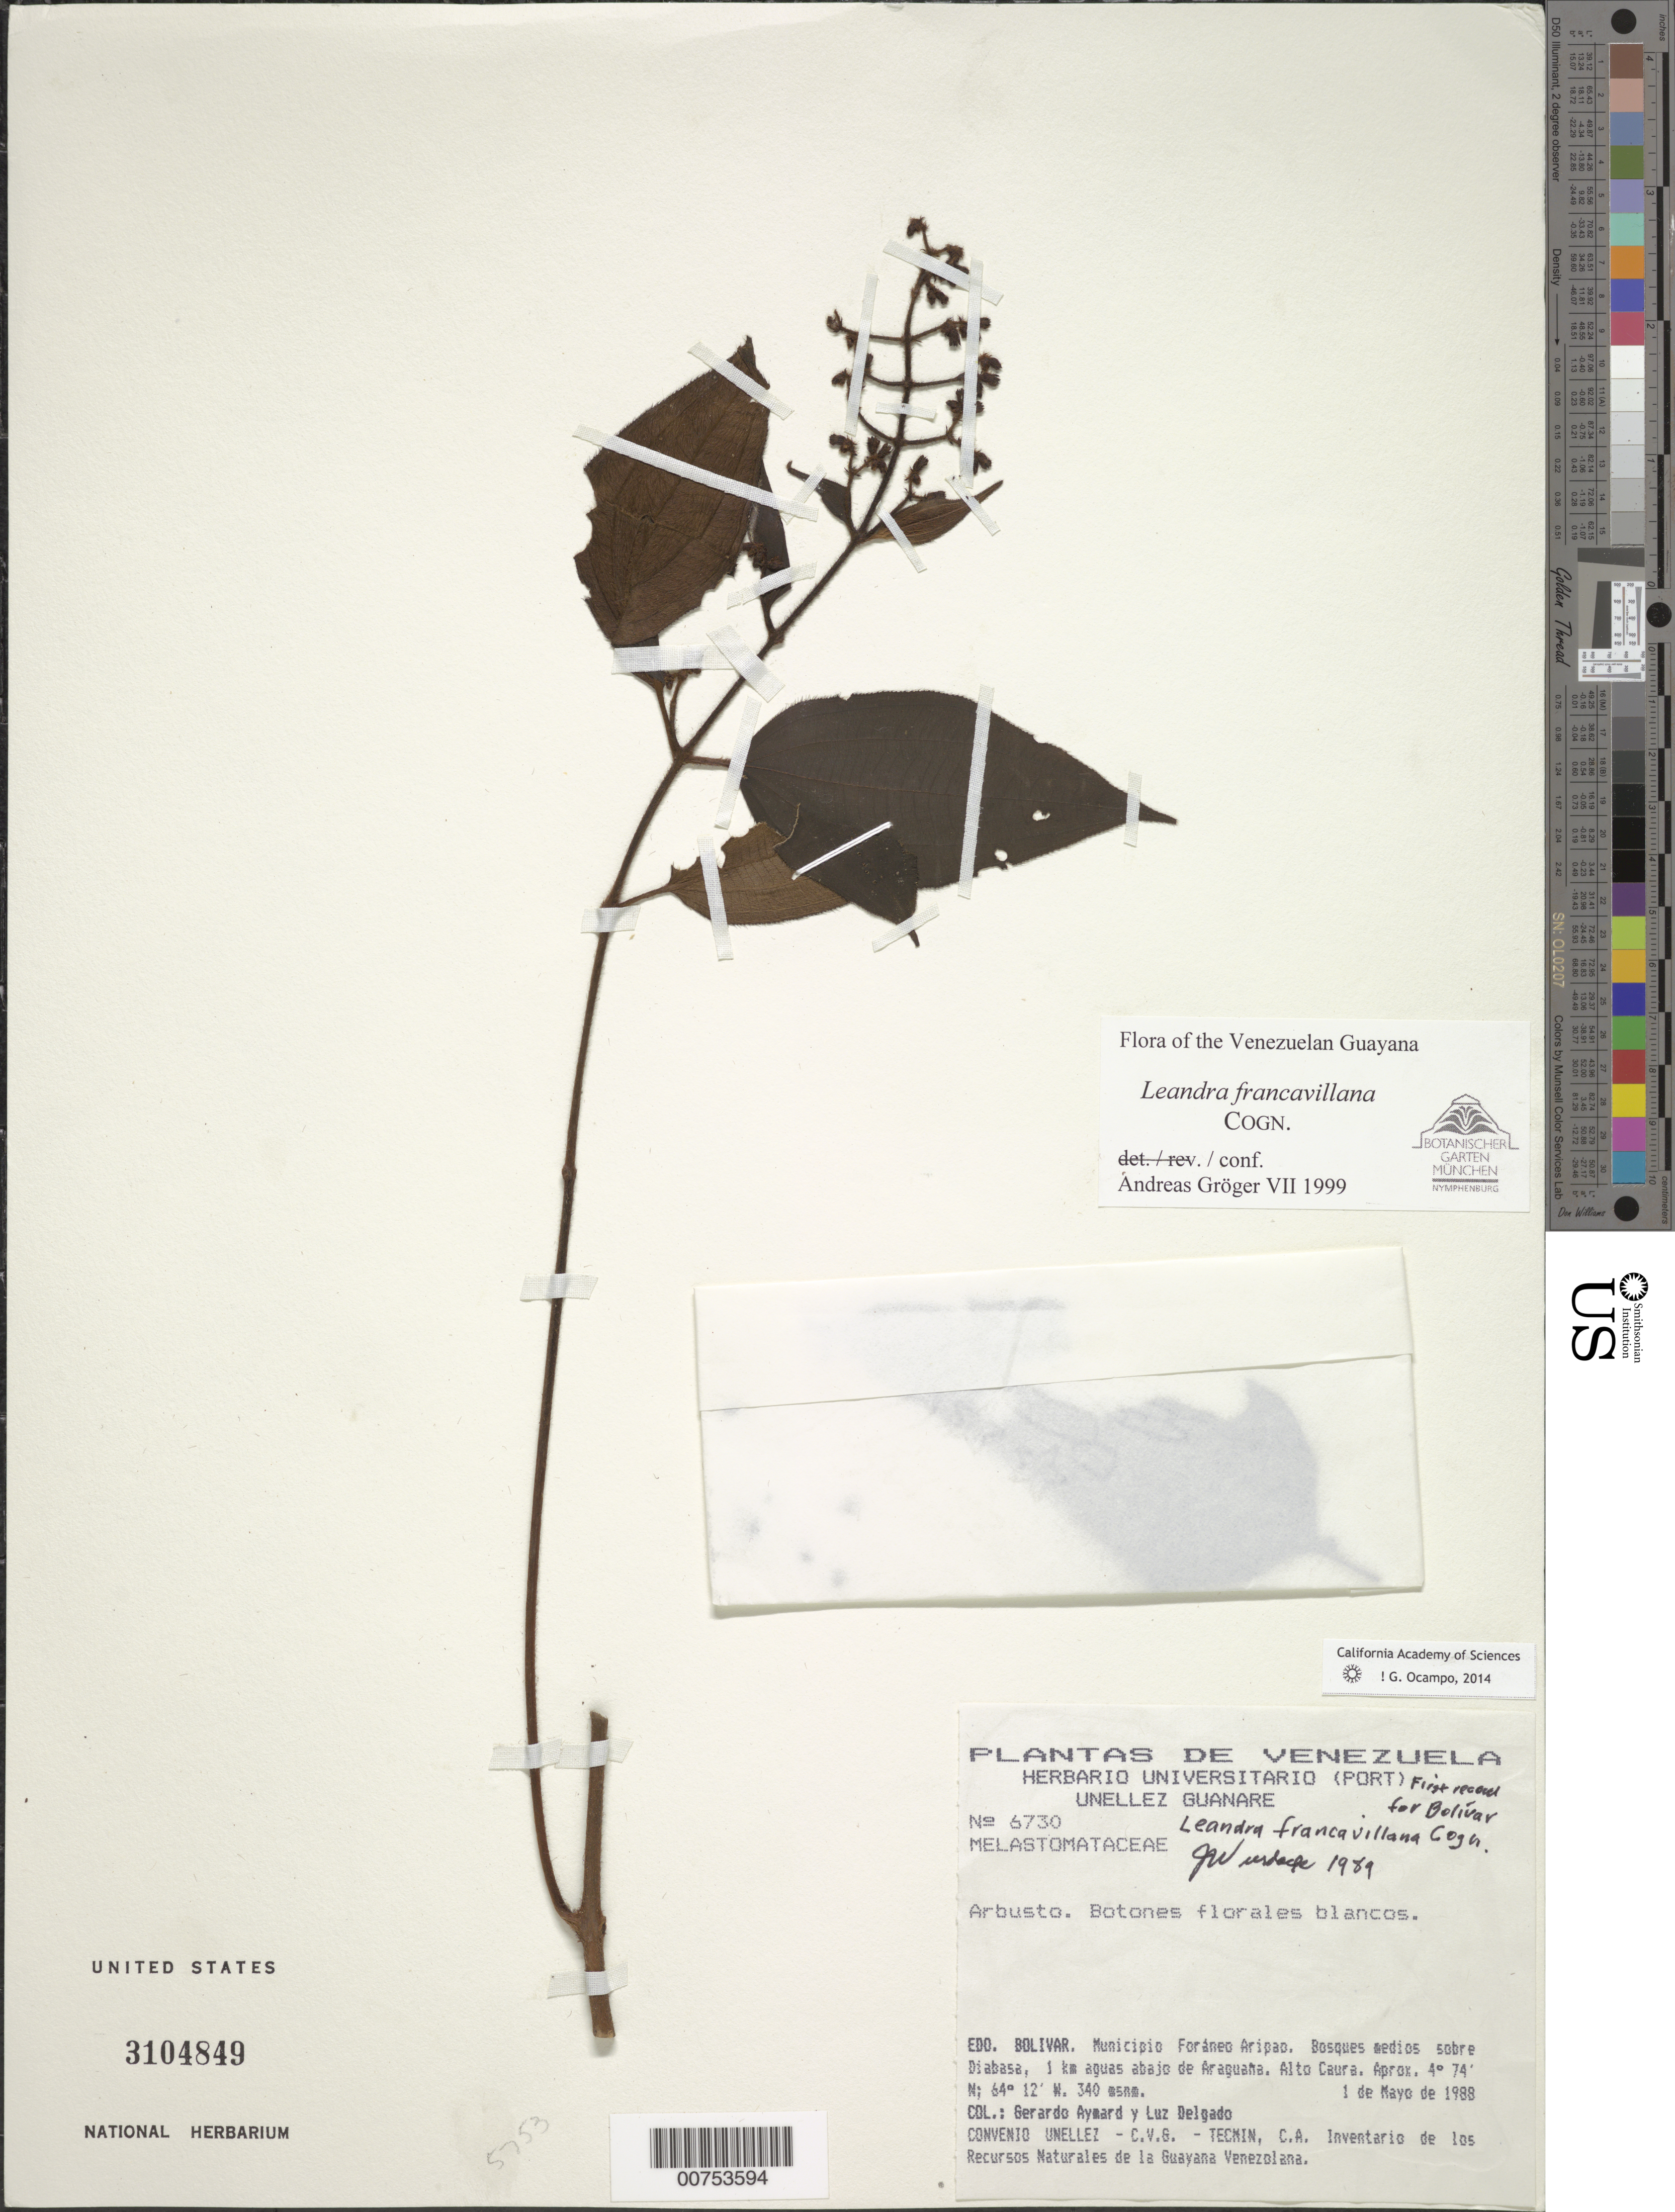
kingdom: Plantae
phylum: Tracheophyta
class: Magnoliopsida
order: Myrtales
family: Melastomataceae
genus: Leandra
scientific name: Leandra francavillana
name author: Cogn.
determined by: Gröger, A.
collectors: G. A. Aymard & L. Delgado V.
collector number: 6730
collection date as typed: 1-May-88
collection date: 1988-05-01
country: Venezuela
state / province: Bolívar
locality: Mun. Foraneo Aripao, Alto Río Caura, Araguana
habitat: Forest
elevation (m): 340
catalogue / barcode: US 3104849